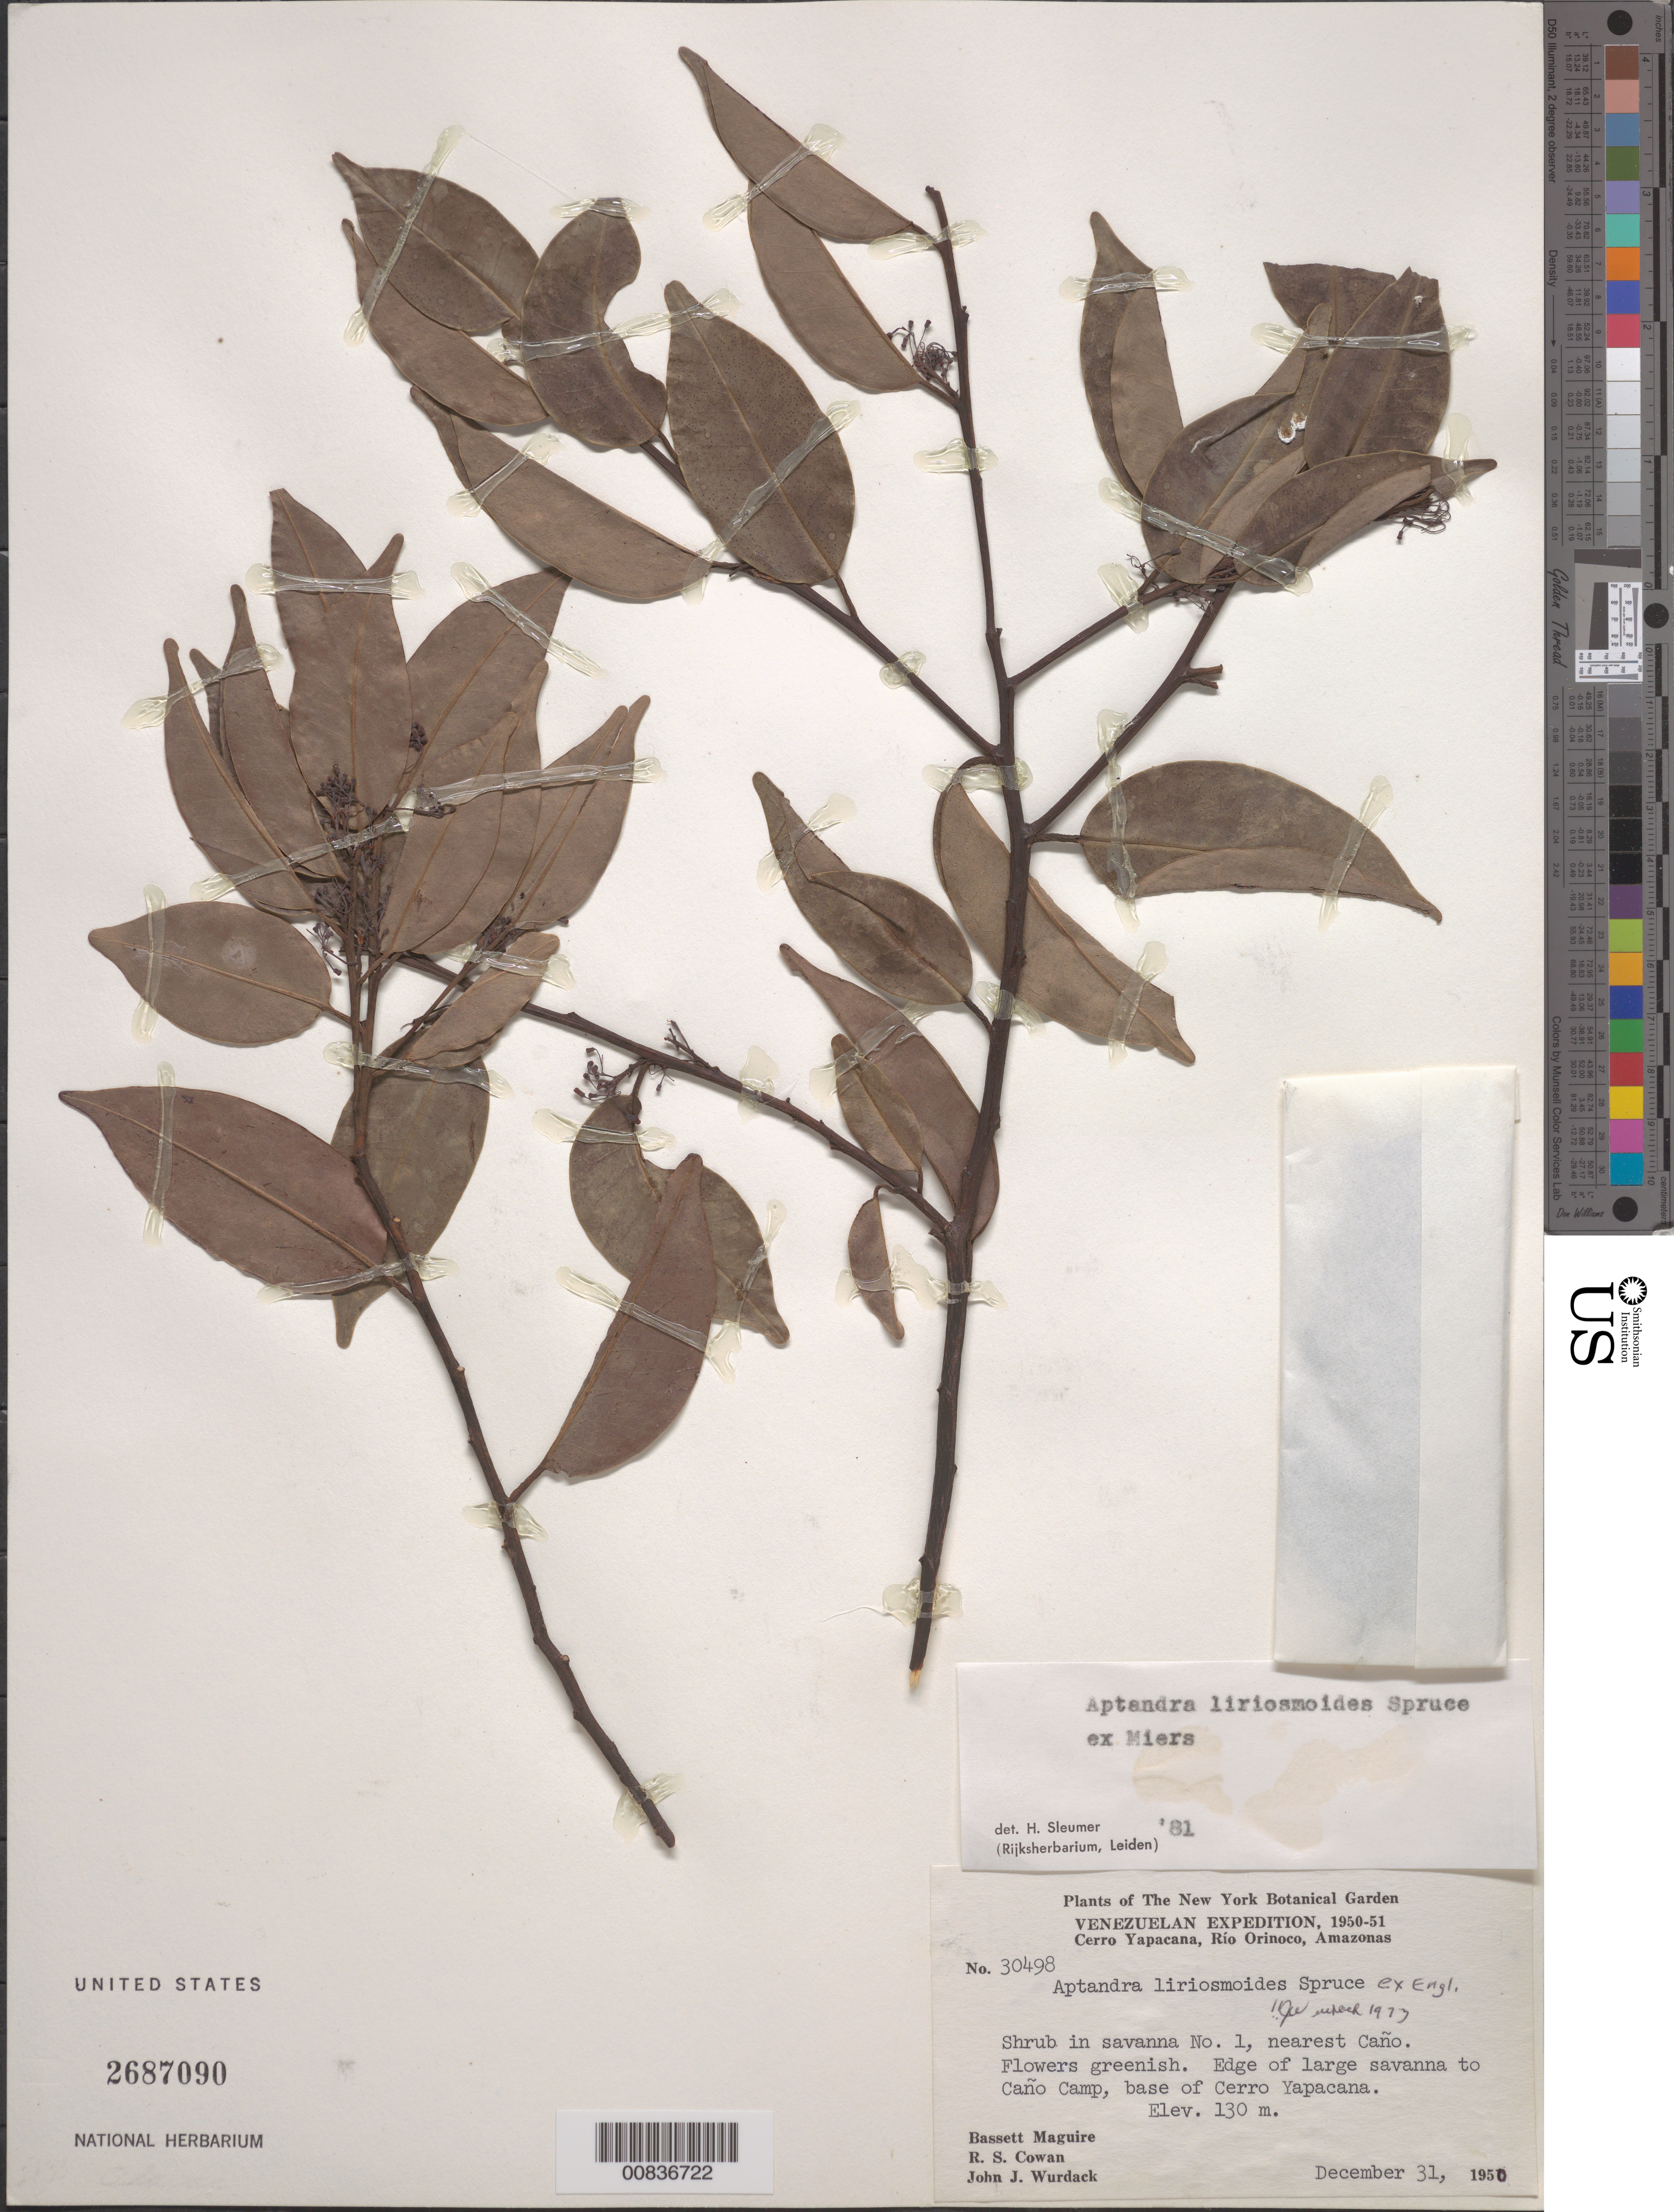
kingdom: Plantae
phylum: Tracheophyta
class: Magnoliopsida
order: Santalales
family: Aptandraceae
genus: Aptandra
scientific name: Aptandra liriosmoides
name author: Spruce ex Miers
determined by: Sleumer, H. O.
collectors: B. Maguire, R. S. Cowan & J. J. Wurdack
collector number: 30498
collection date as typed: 31-Dec-50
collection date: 1950-12-31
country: Venezuela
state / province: Amazonas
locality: Cerro Yapacána, base of; savanna to Caño camp; Río Orinoco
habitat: Edge of large savanna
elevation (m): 130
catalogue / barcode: US 2687090